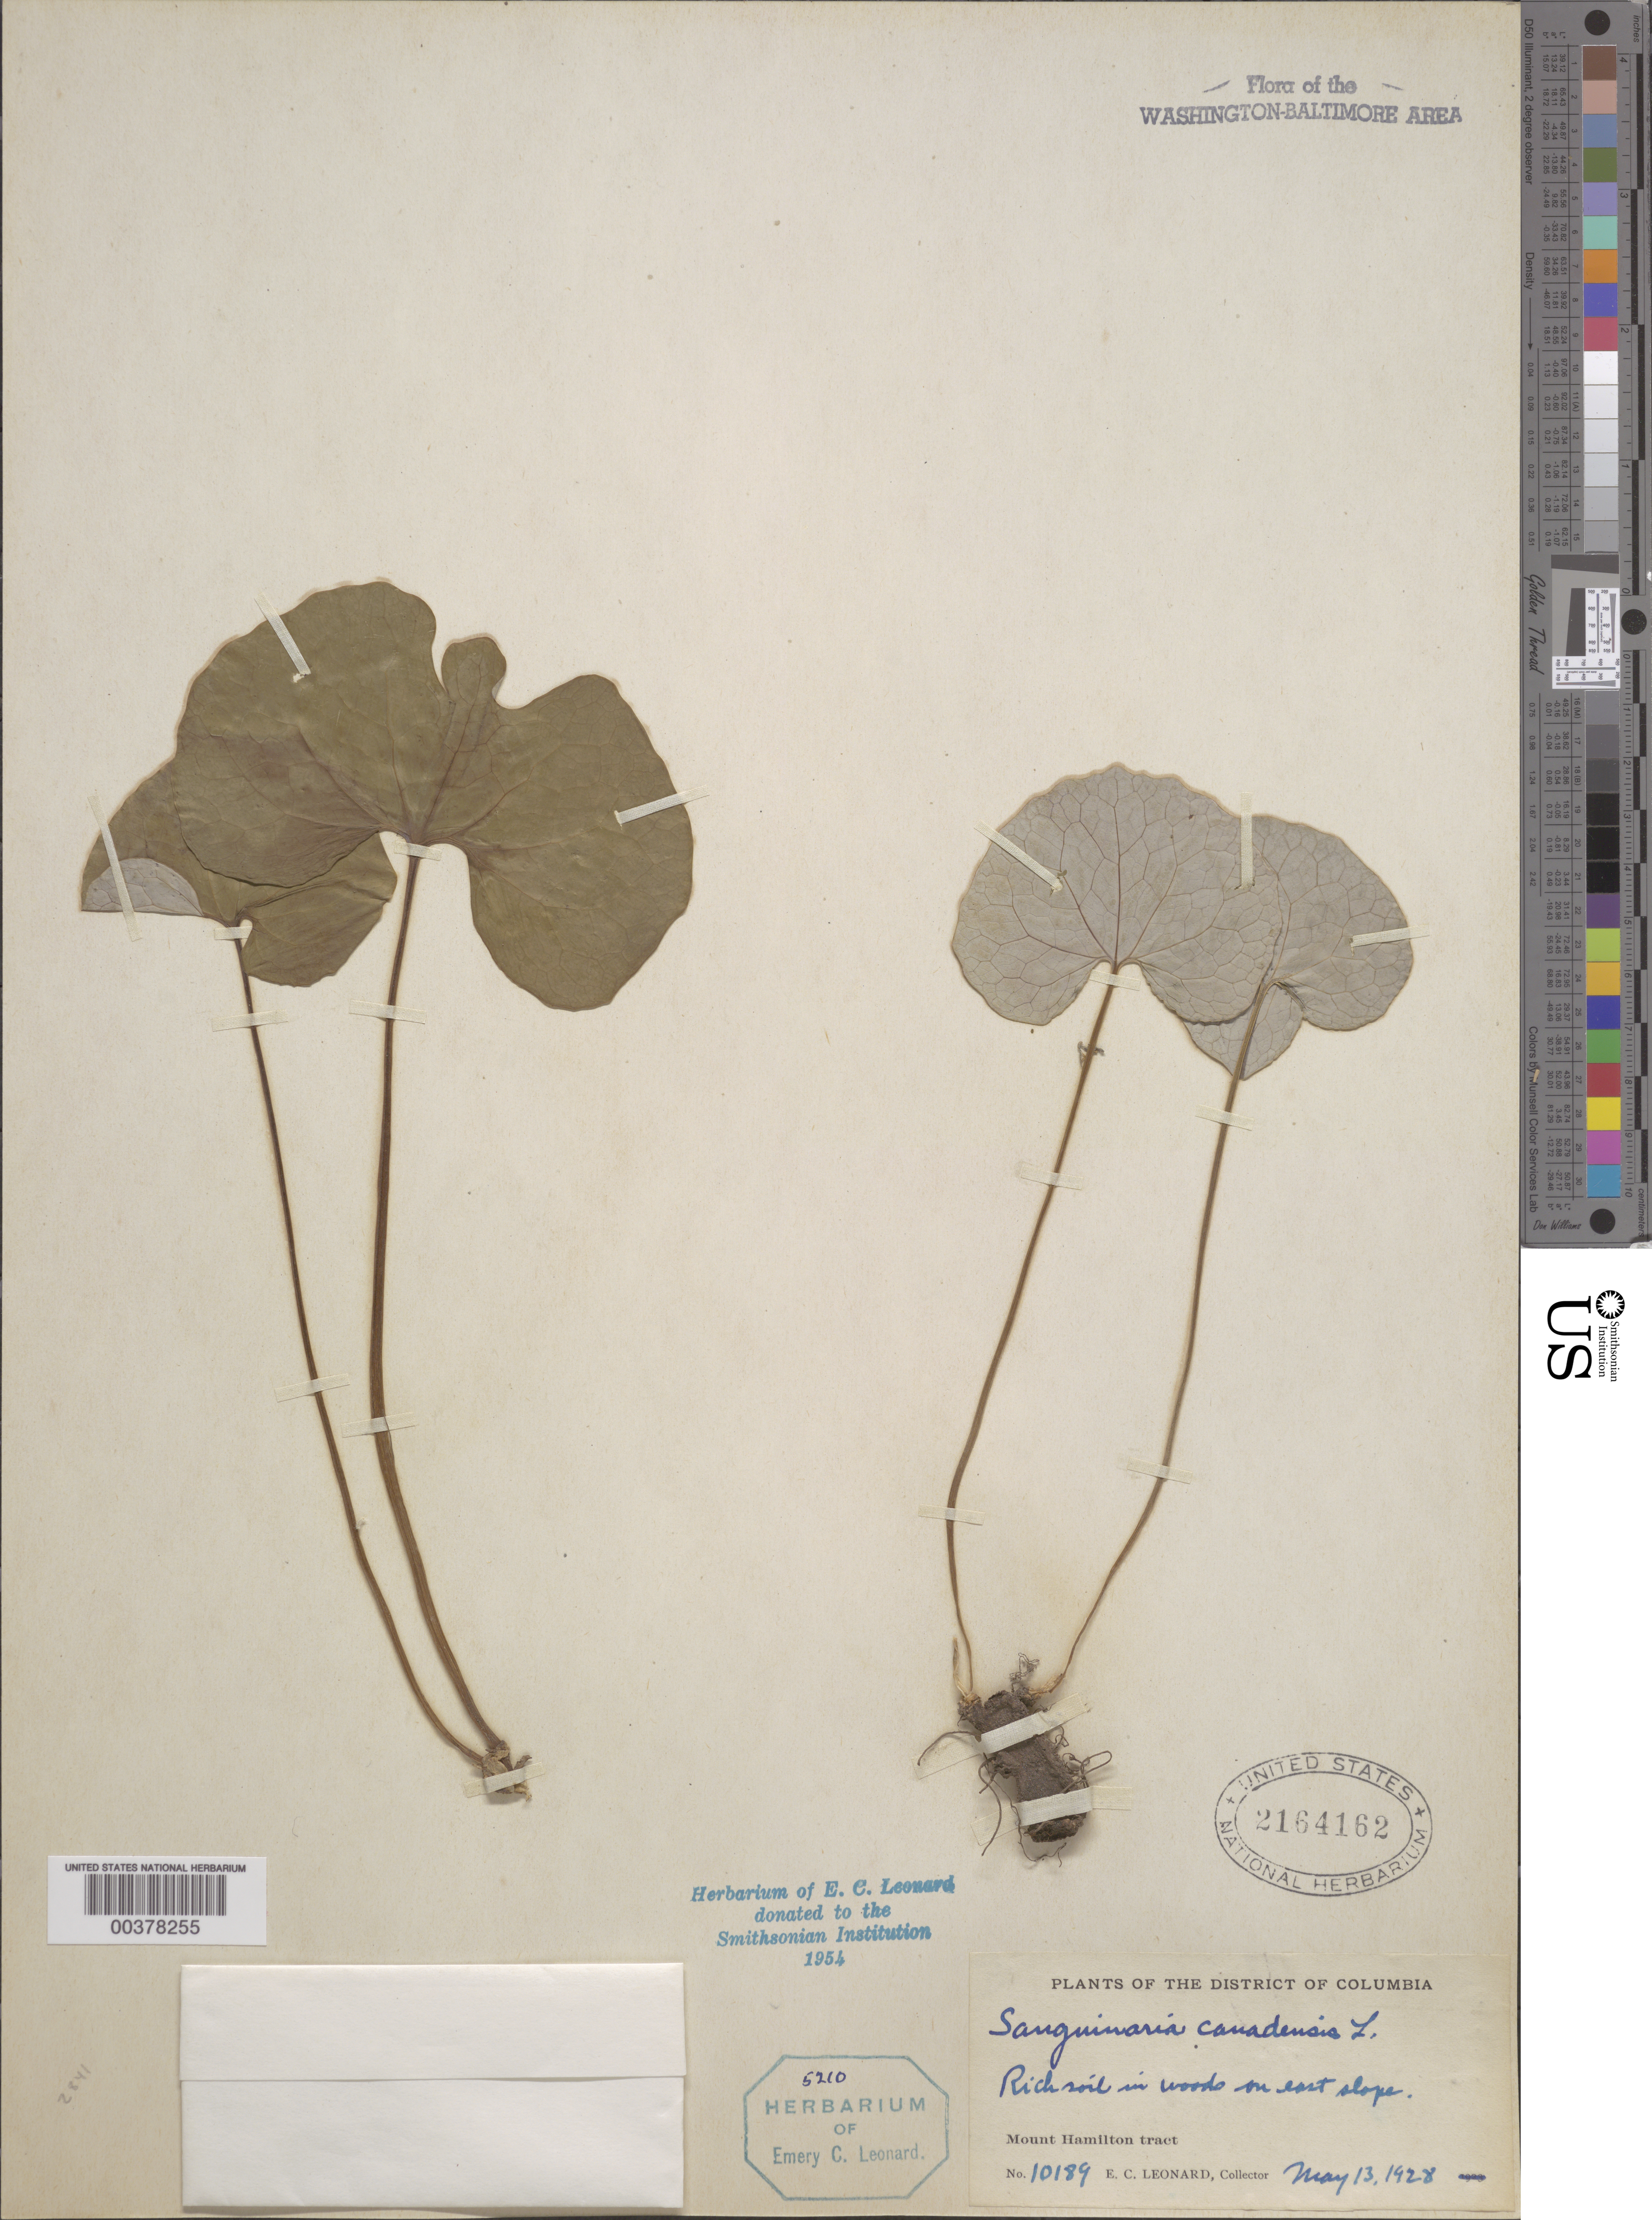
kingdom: Plantae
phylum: Tracheophyta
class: Magnoliopsida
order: Ranunculales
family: Papaveraceae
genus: Sanguinaria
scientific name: Sanguinaria canadensis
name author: L.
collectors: E. C. Leonard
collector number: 10189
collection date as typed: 13 May 1928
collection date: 1928-05-13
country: United States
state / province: District of Columbia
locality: Mount Hamilton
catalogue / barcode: US 2164162